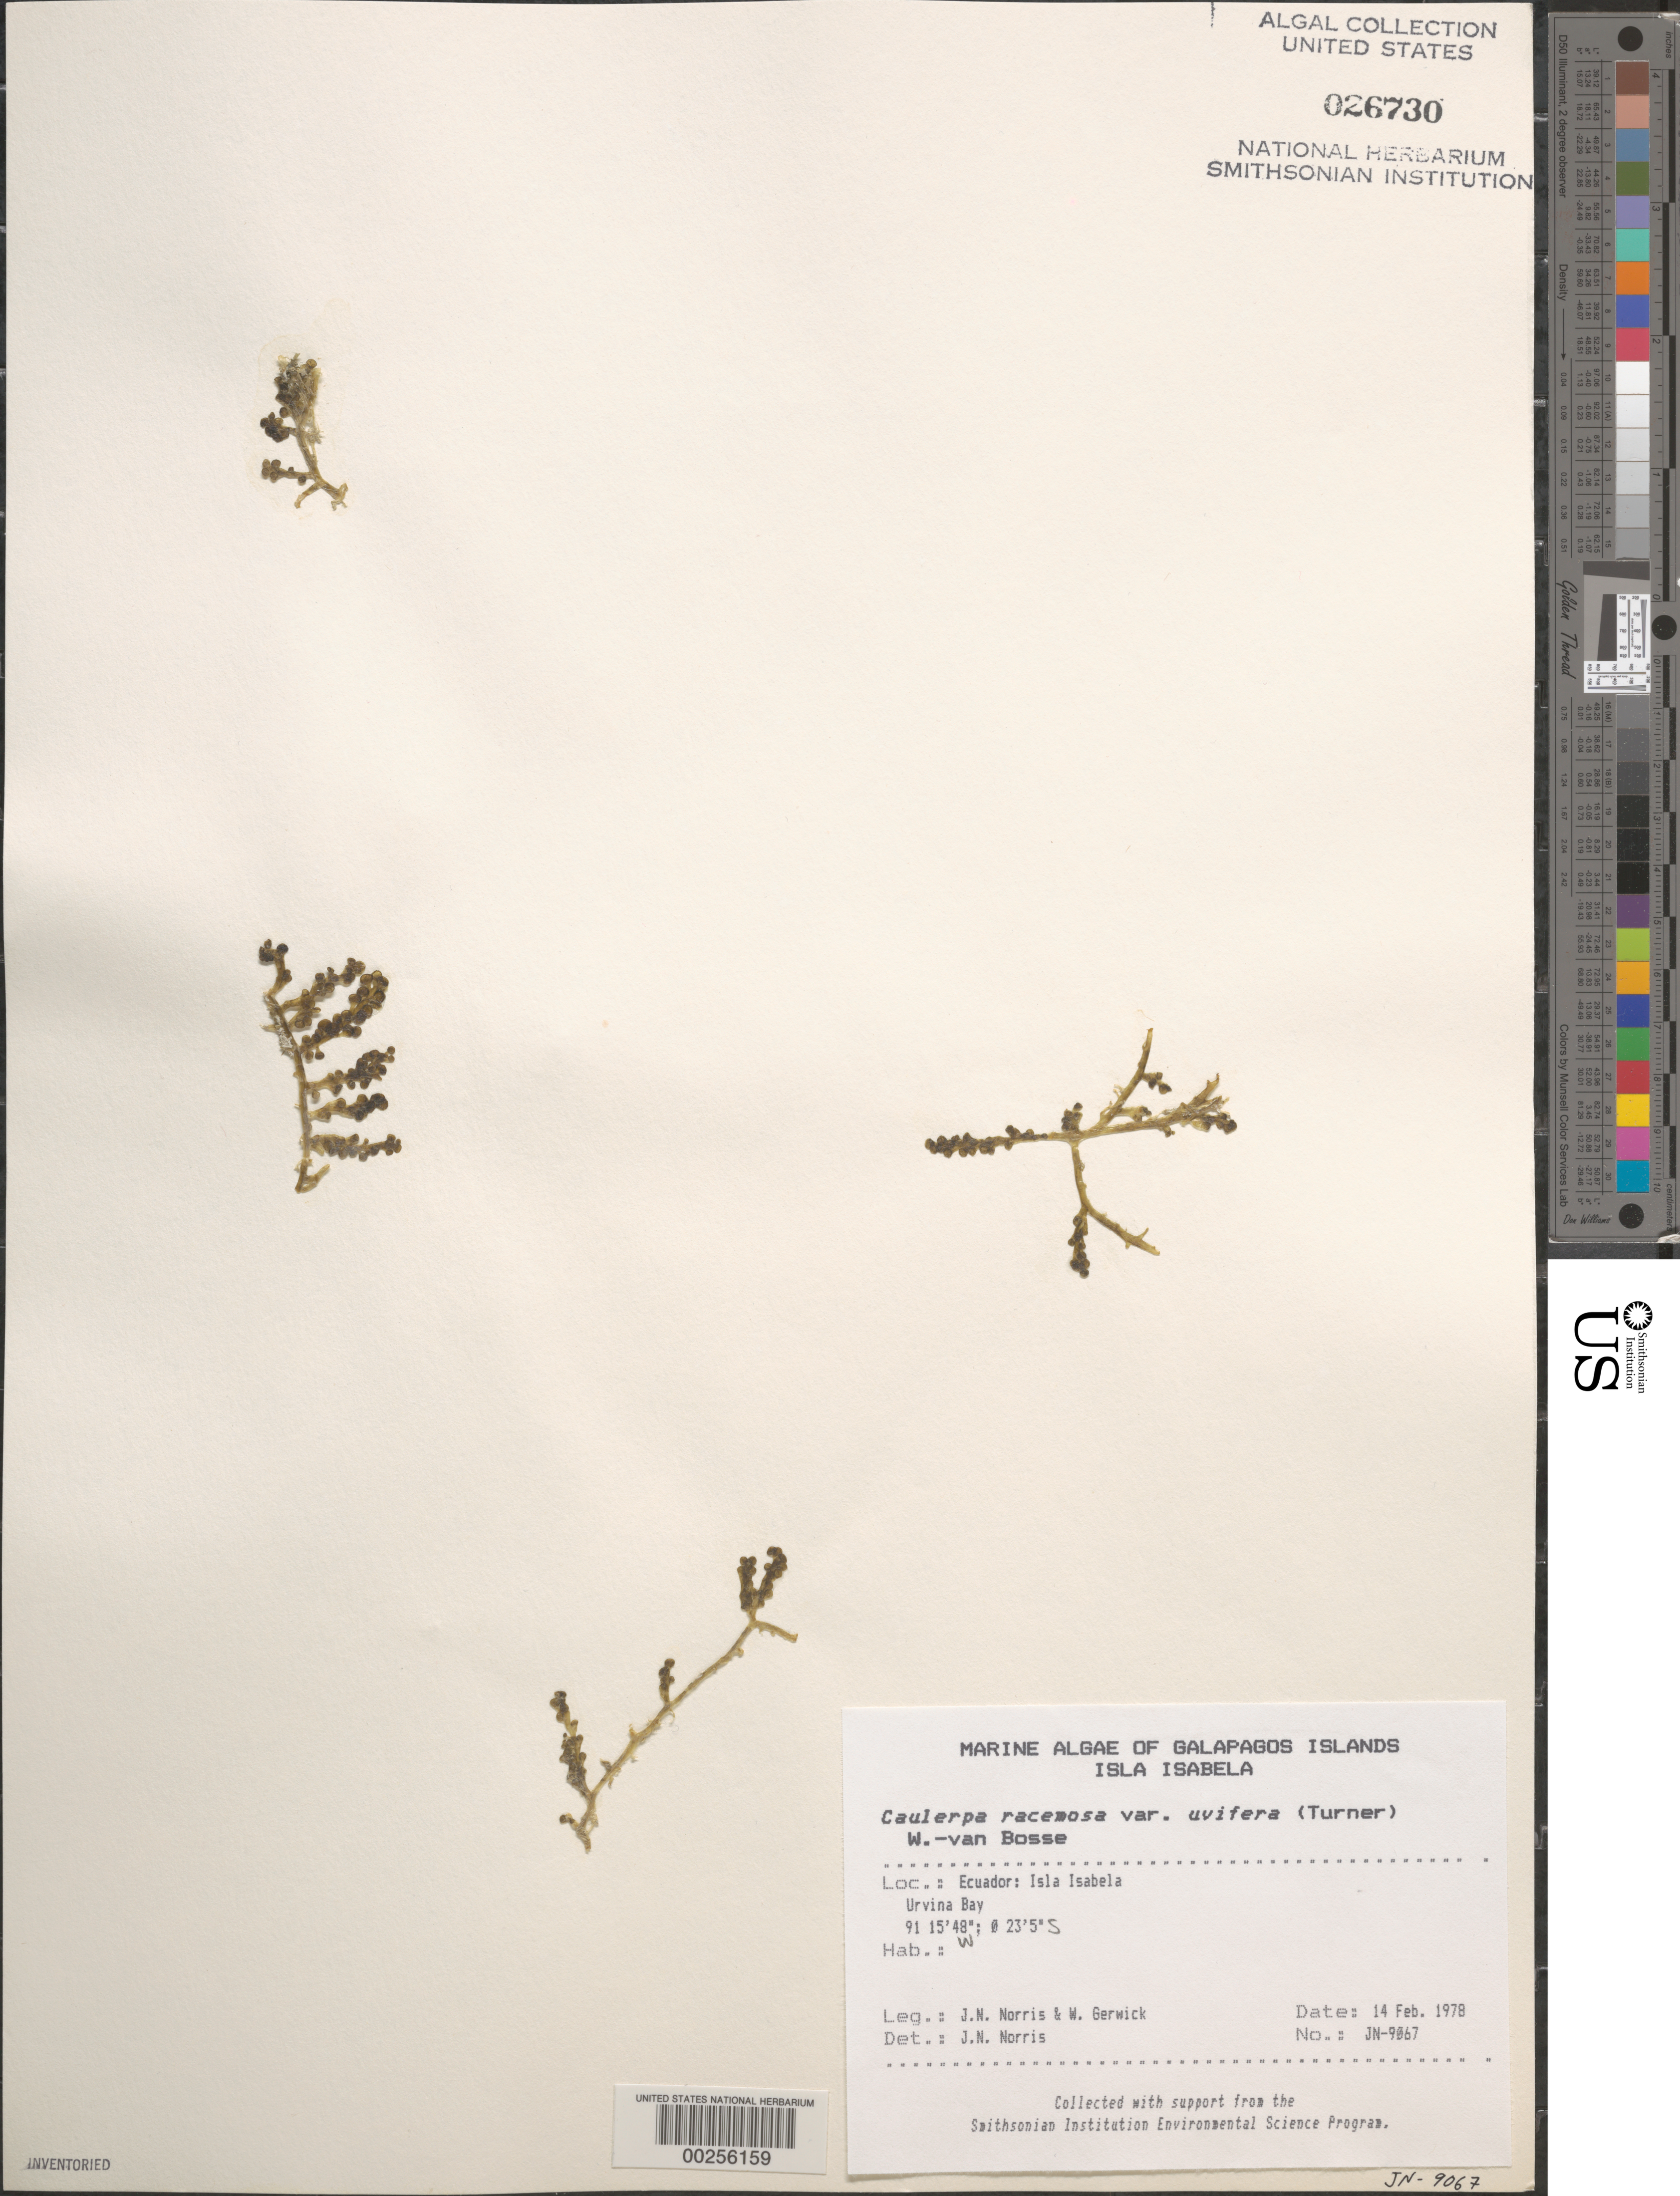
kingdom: Plantae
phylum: Chlorophyta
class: Ulvophyceae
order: Bryopsidales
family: Caulerpaceae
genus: Caulerpa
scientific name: Caulerpa racemosa var. uvifera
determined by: Norris, James N.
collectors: J. N. Norris & W. Gerwick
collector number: JN-9067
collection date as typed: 14 Feb 1978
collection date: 1978-02-14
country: Ecuador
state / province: Colón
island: Isabela [Albemarle]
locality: Urvina Bay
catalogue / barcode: US 26730